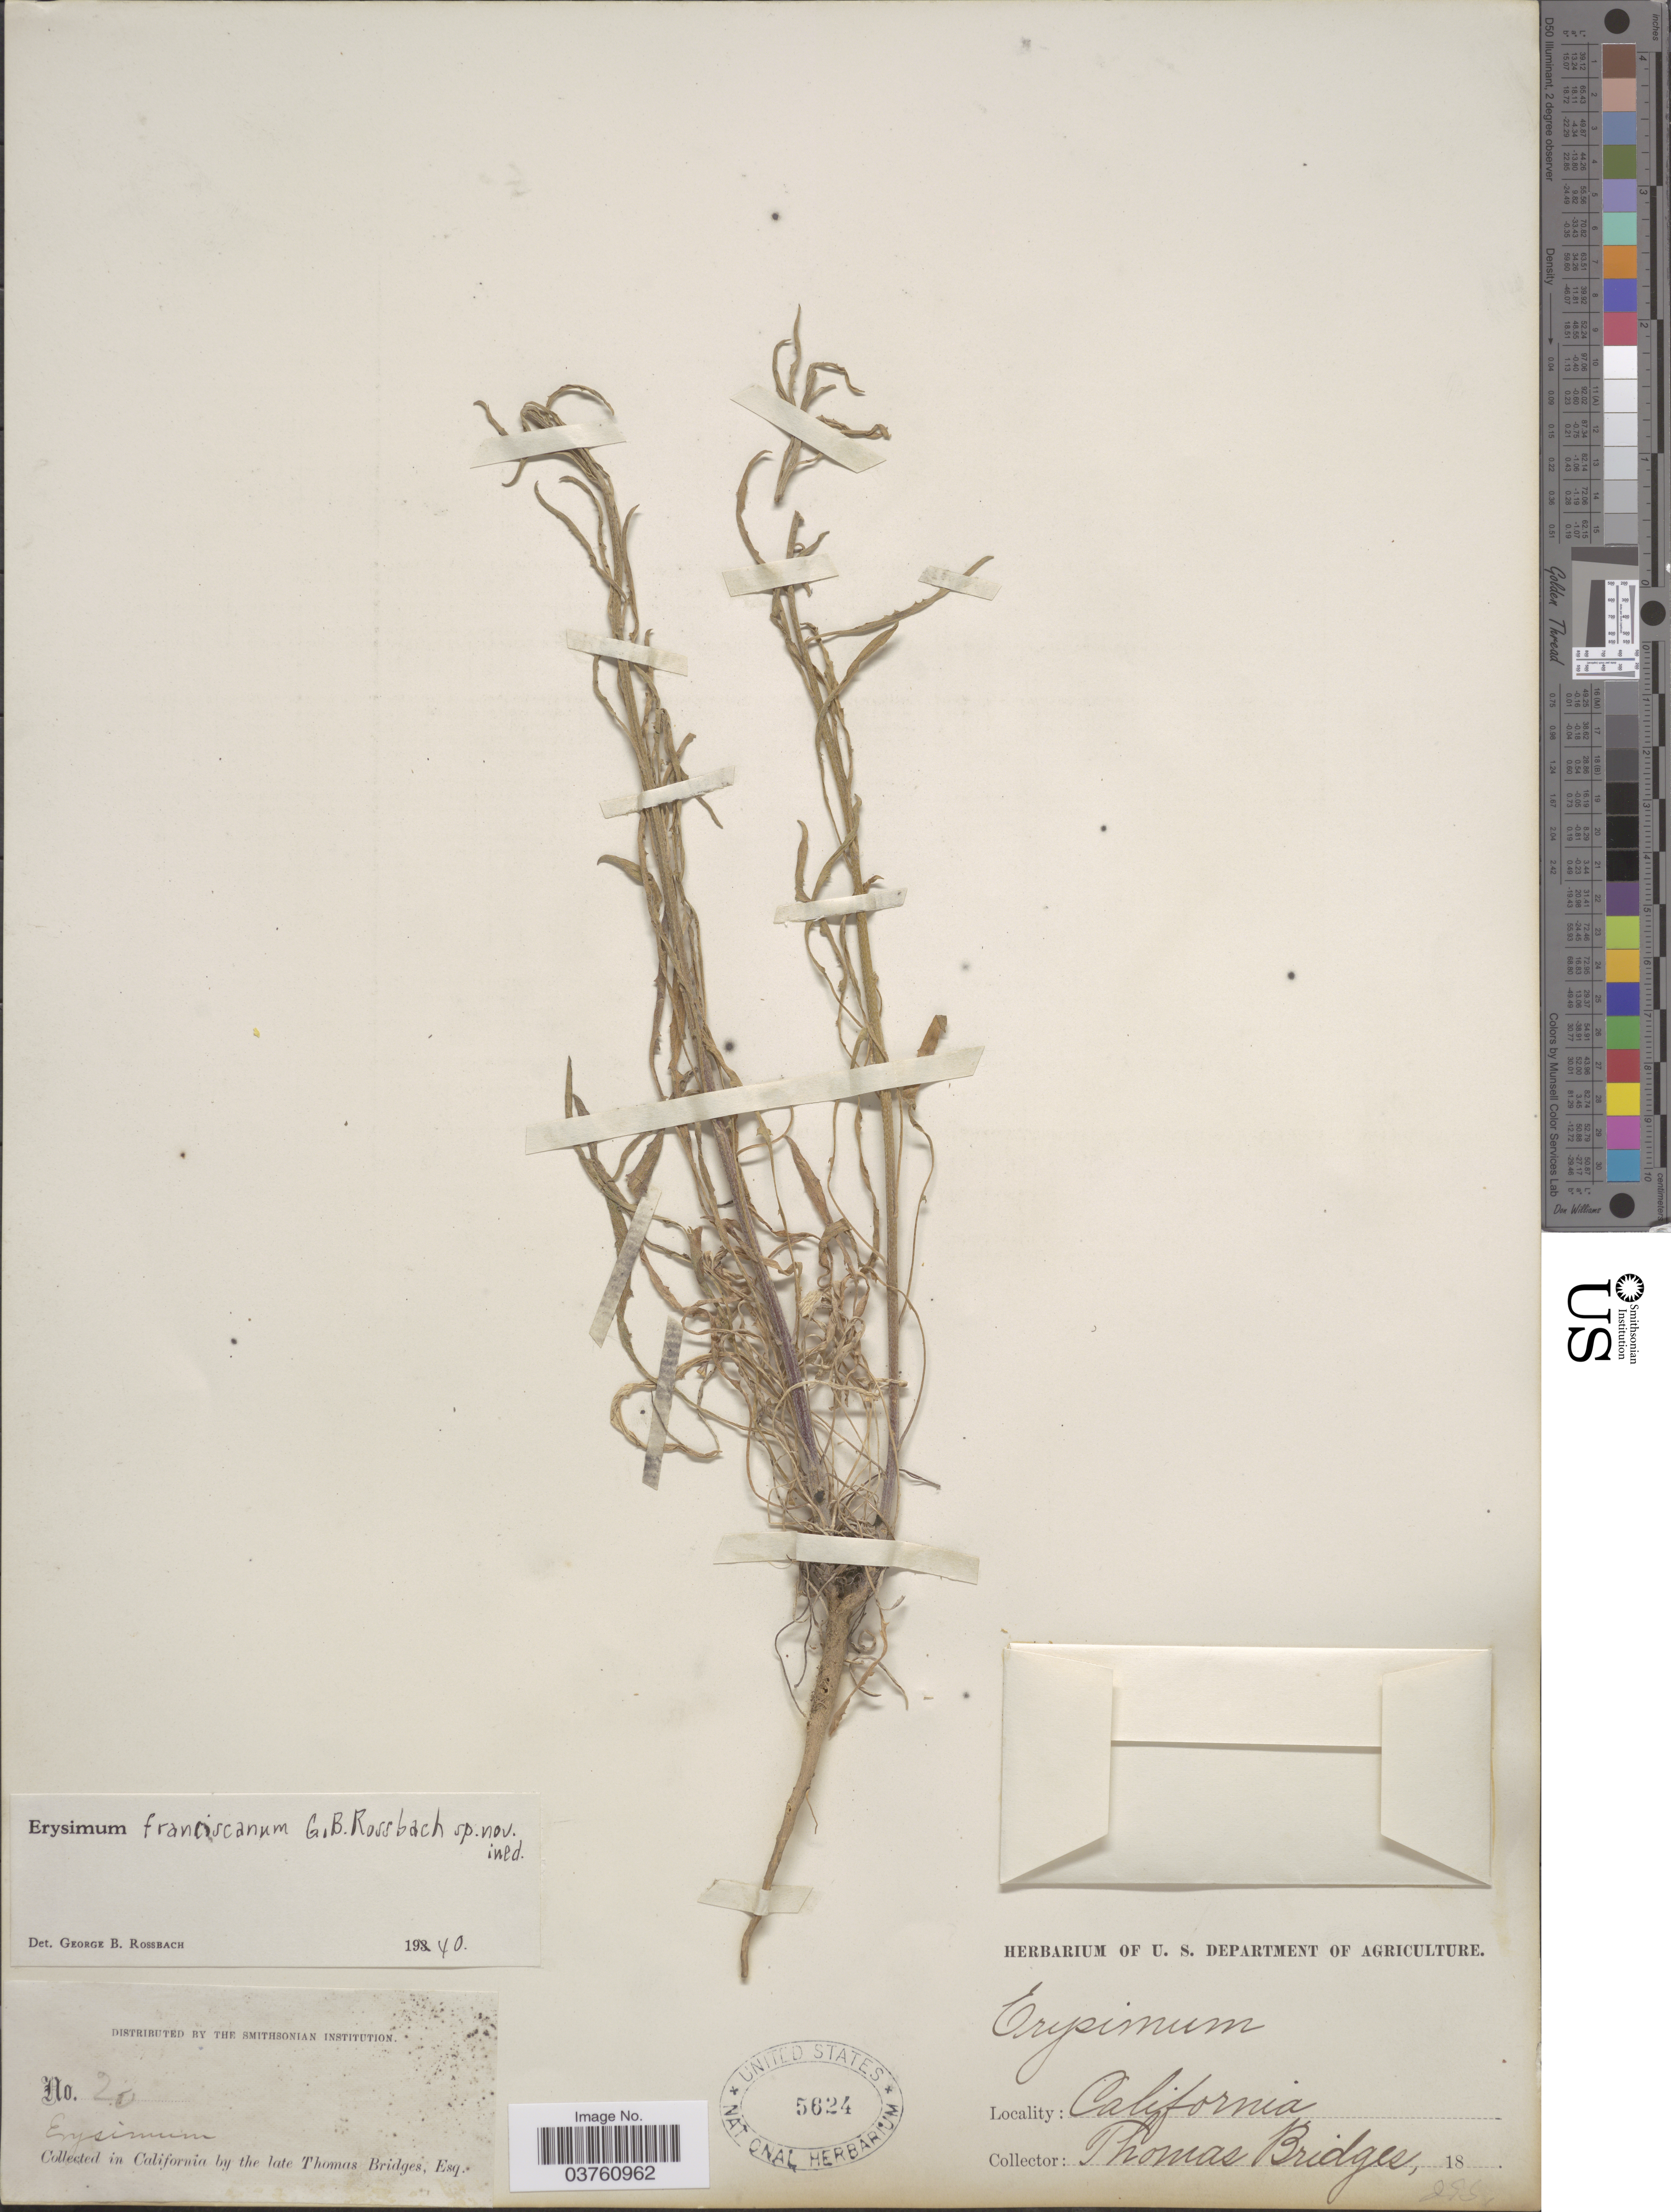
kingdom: Plantae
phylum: Tracheophyta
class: Magnoliopsida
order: Brassicales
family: Brassicaceae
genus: Erysimum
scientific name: Erysimum franciscanum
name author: Rossbach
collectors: T. Bridges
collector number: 20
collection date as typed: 18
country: United States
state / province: California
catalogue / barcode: US 5624